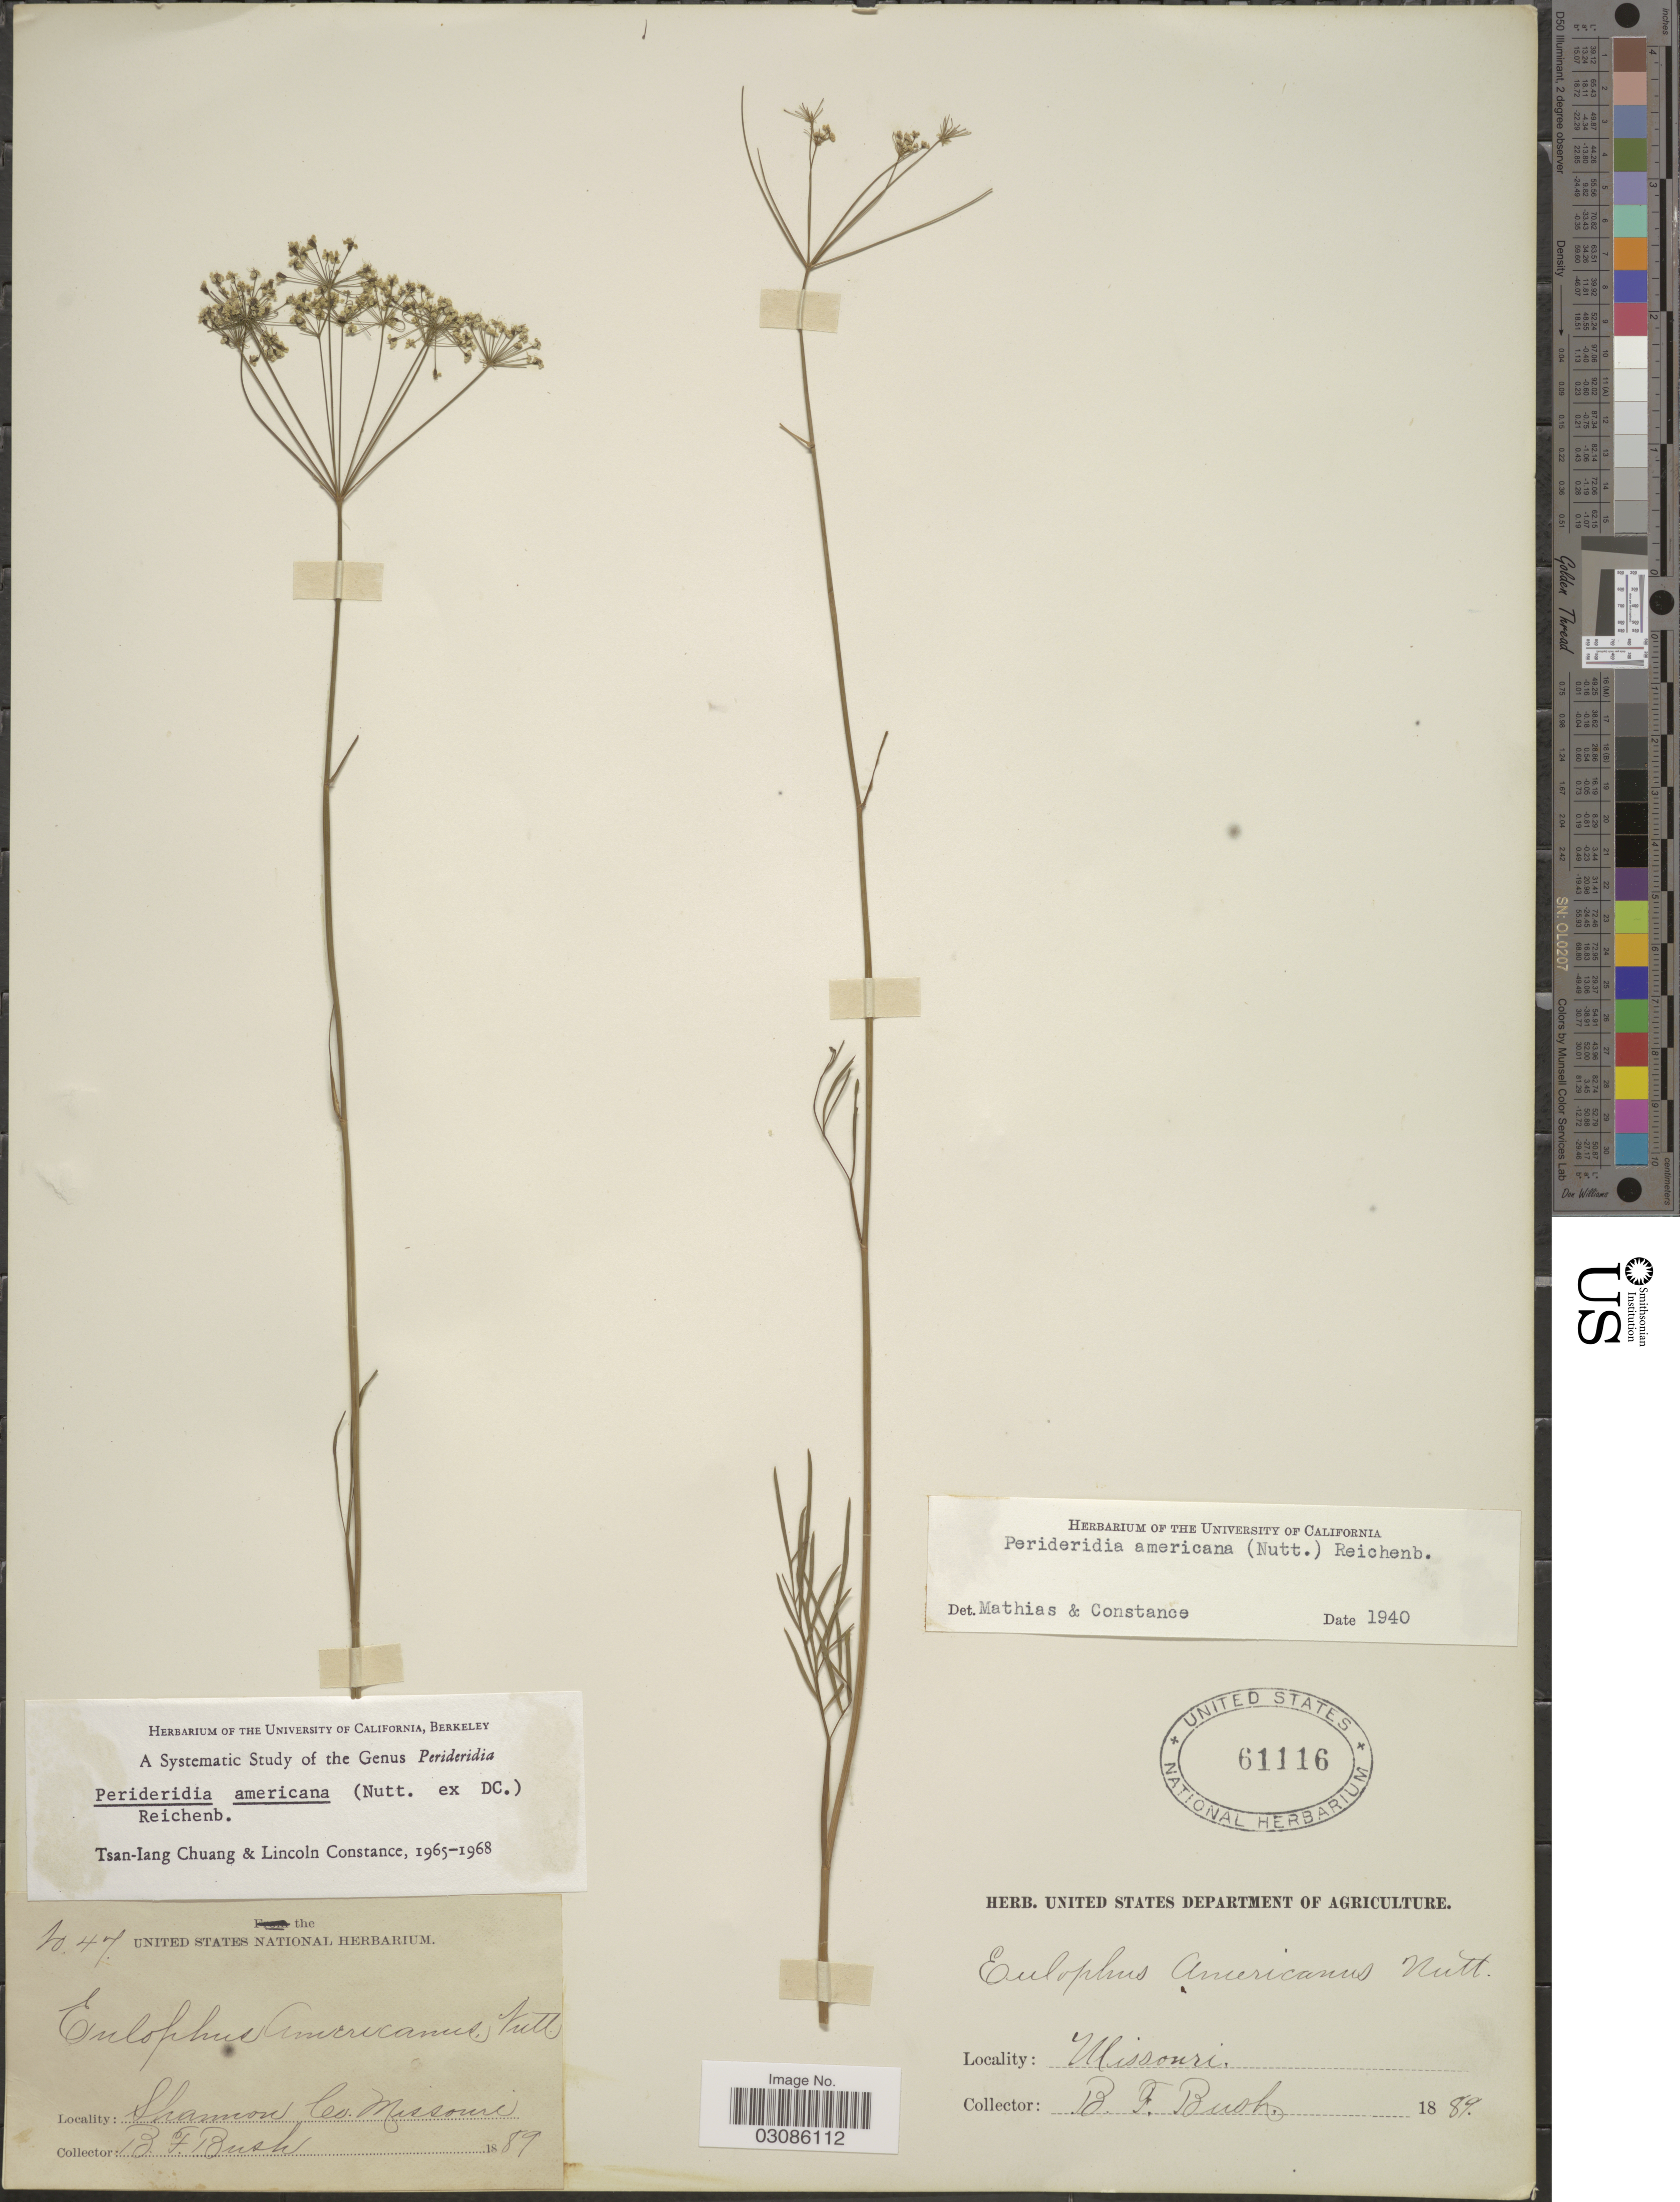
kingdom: Plantae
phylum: Tracheophyta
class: Magnoliopsida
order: Apiales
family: Apiaceae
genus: Perideridia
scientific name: Perideridia americana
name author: (Nutt. ex DC.) Rchb. ex Steud.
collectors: B. F. Bush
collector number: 47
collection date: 1889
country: United States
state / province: Missouri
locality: Shannon Co.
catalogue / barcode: US 61116